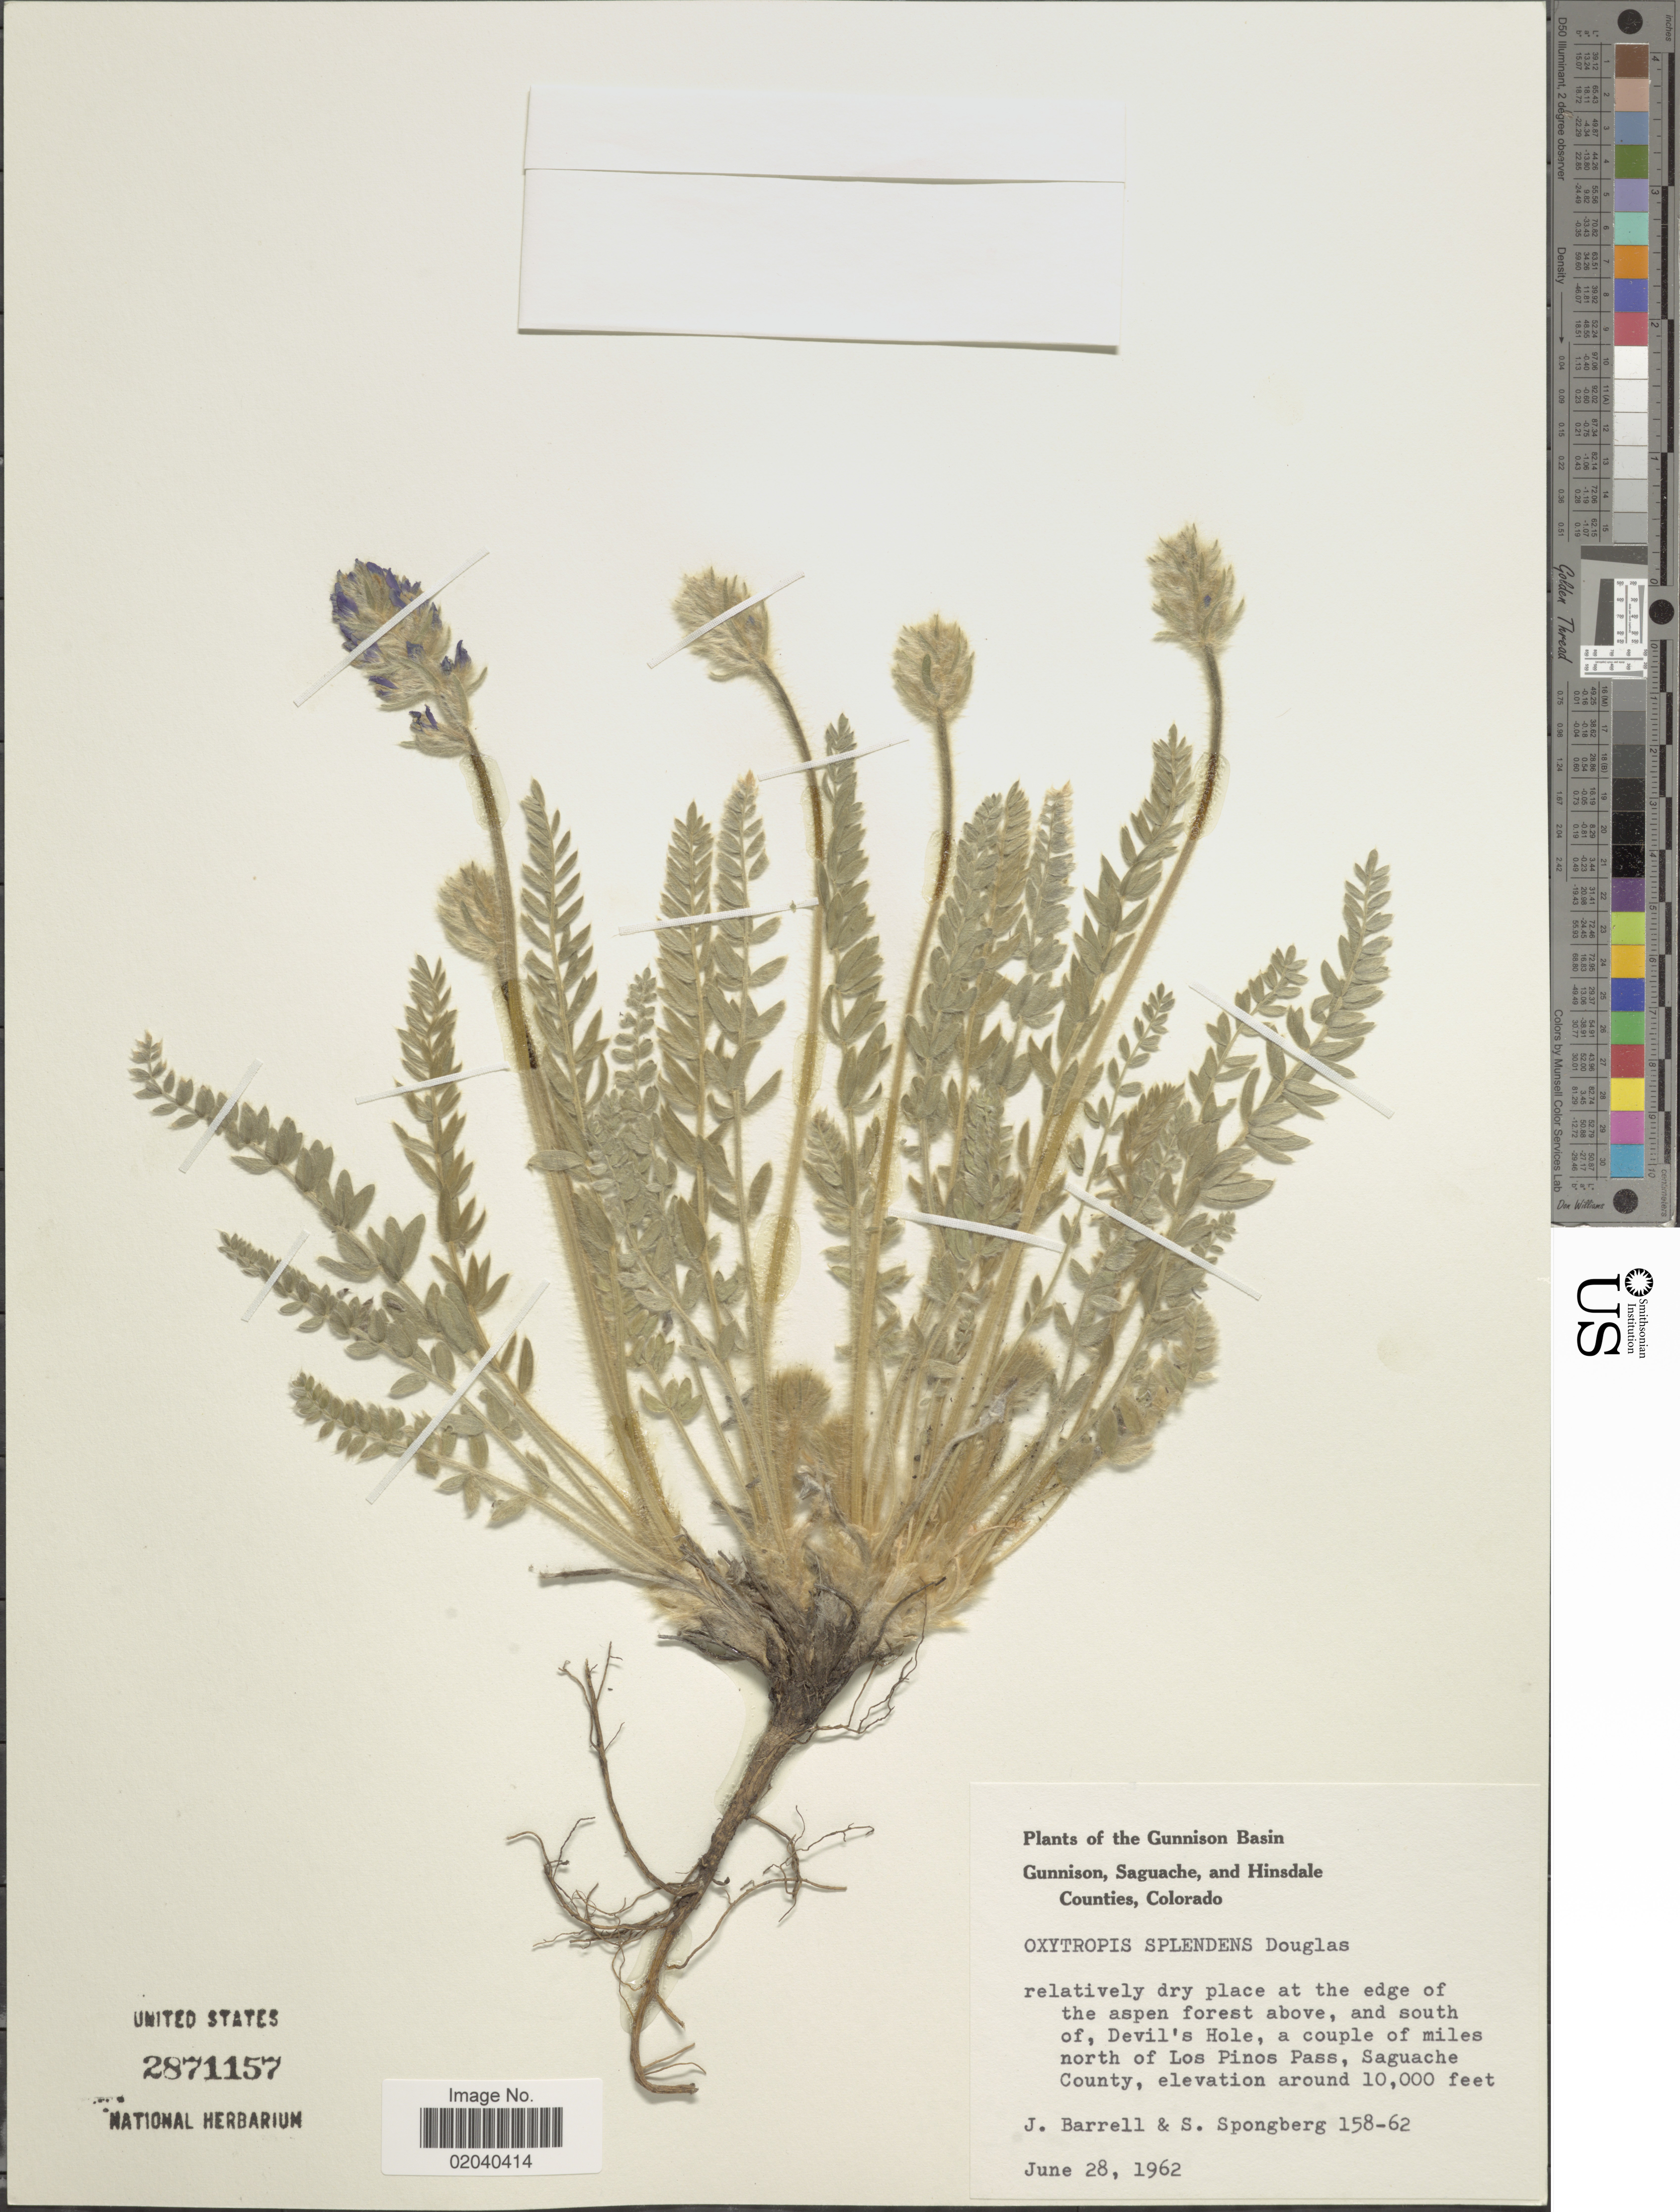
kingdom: Plantae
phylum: Tracheophyta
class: Magnoliopsida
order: Fabales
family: Fabaceae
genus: Oxytropis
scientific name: Oxytropis splendens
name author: Douglas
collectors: J. Barrell & S. A.Spongberg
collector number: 158-62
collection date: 1962-06-28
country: United States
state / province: Colorado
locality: Gunnison Basin. relatively dry place at the edge of the aspen forest above, and south of, Devil's Hole, a couple of miles north of Los Pinos Pass, Saguache County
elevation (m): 3048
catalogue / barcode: US 2871157